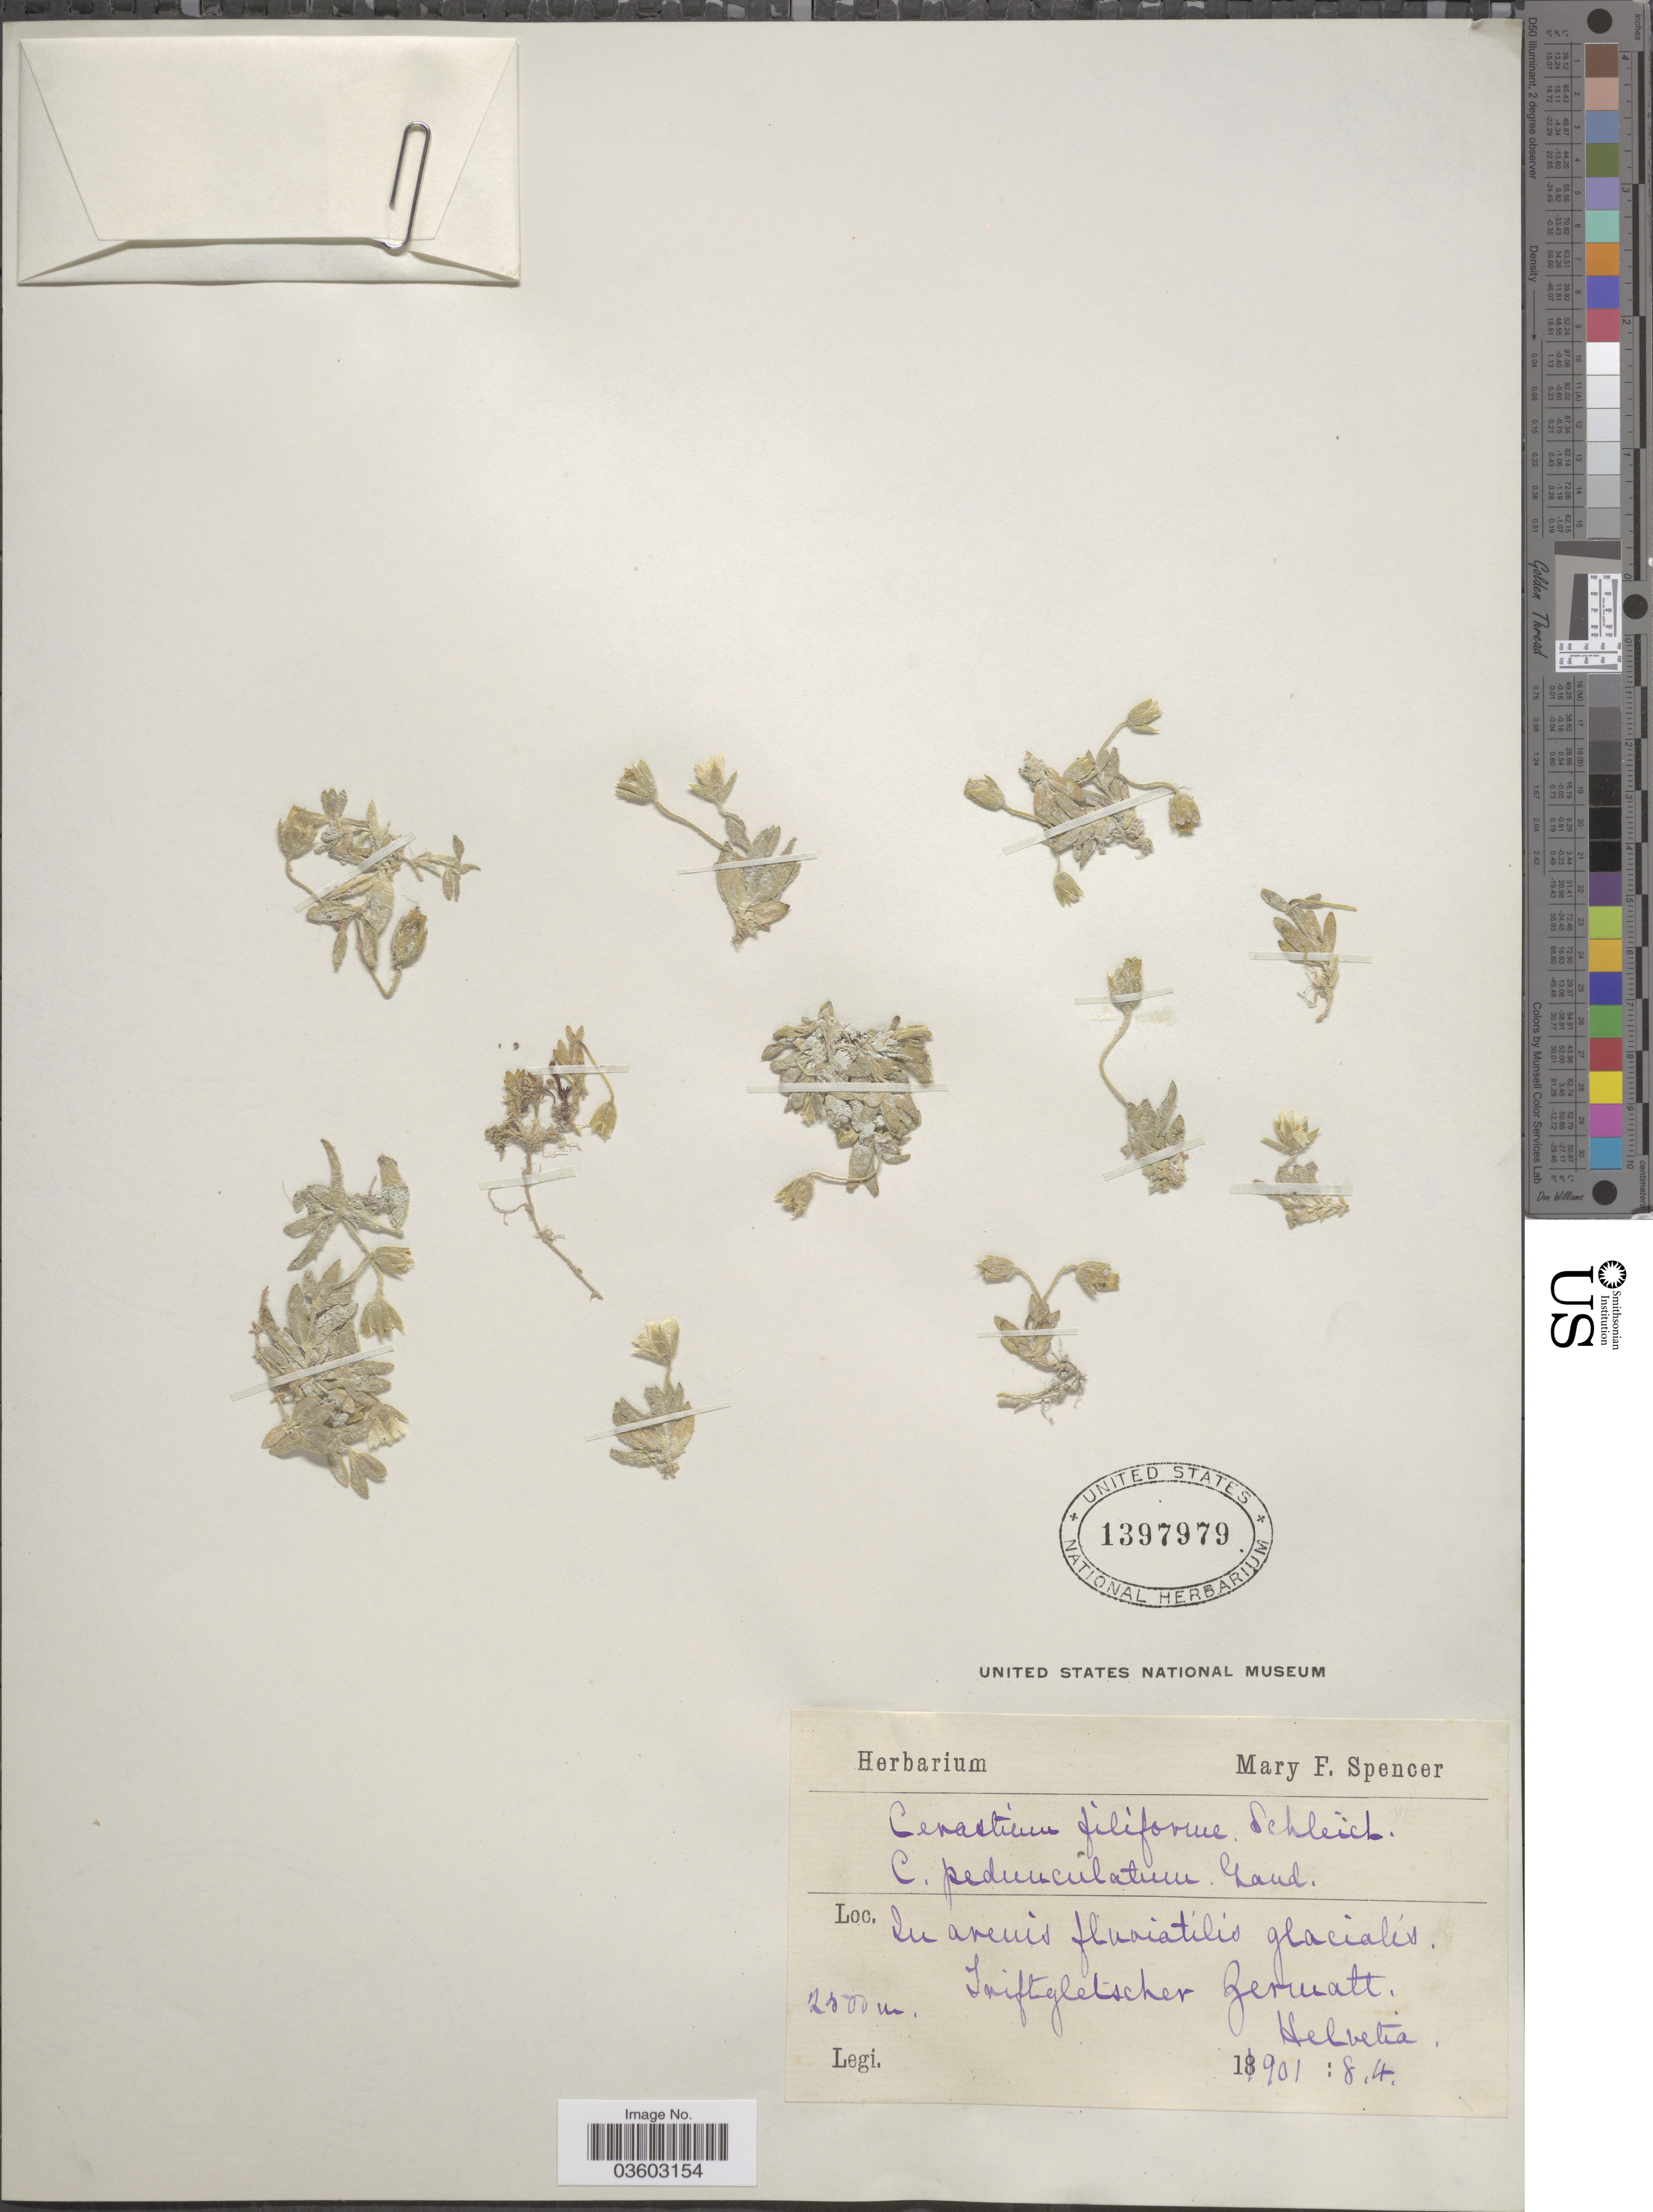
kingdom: Plantae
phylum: Tracheophyta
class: Magnoliopsida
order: Caryophyllales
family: Caryophyllaceae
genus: Cerastium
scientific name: Cerastium filiforme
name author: Ser.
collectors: ex herb. Spencer, Mary Fiske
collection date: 1901-08-04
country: Switzerland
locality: Triftgletscher Zermatt. Helvetia.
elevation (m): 2500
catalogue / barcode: US 1397979